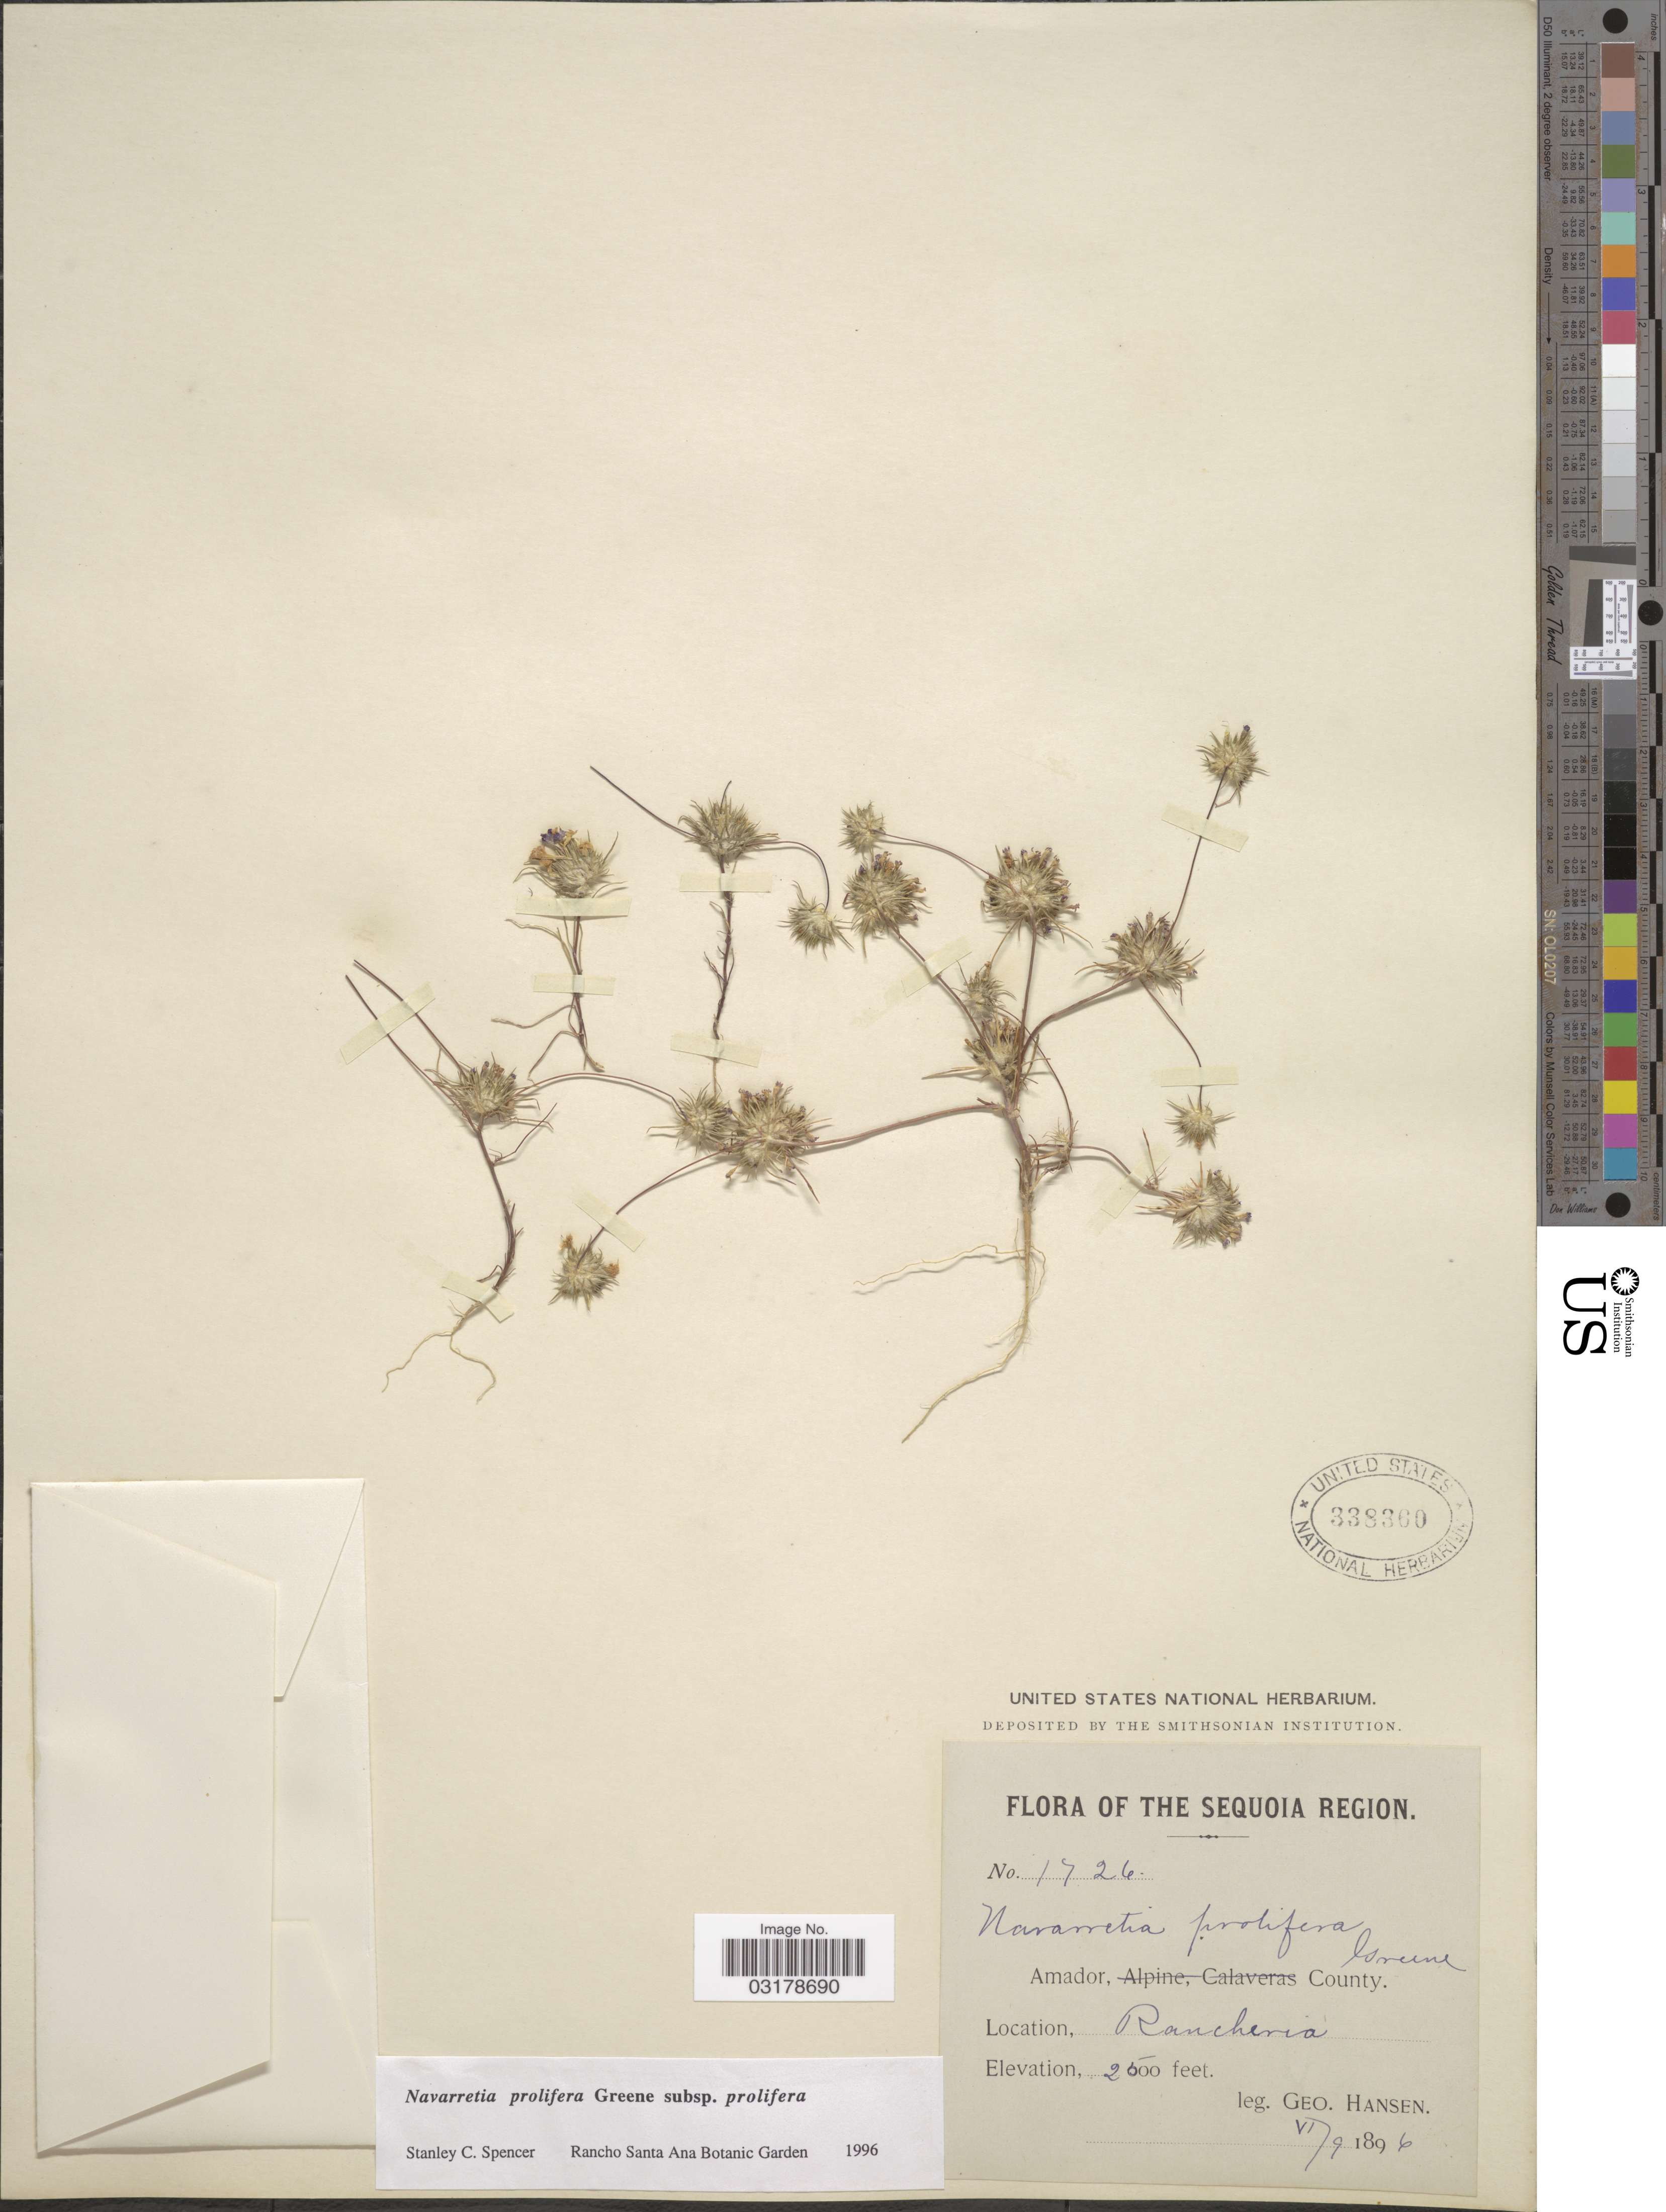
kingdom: Plantae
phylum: Tracheophyta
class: Magnoliopsida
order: Ericales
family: Polemoniaceae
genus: Navarretia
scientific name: Navarretia prolifera subsp. prolifera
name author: Greene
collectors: G. Hansen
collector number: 1726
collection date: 1896-06-09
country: United States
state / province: California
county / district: Amador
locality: The Sequoia Region. Amador County. Rancheria.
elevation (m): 762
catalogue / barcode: US 338360